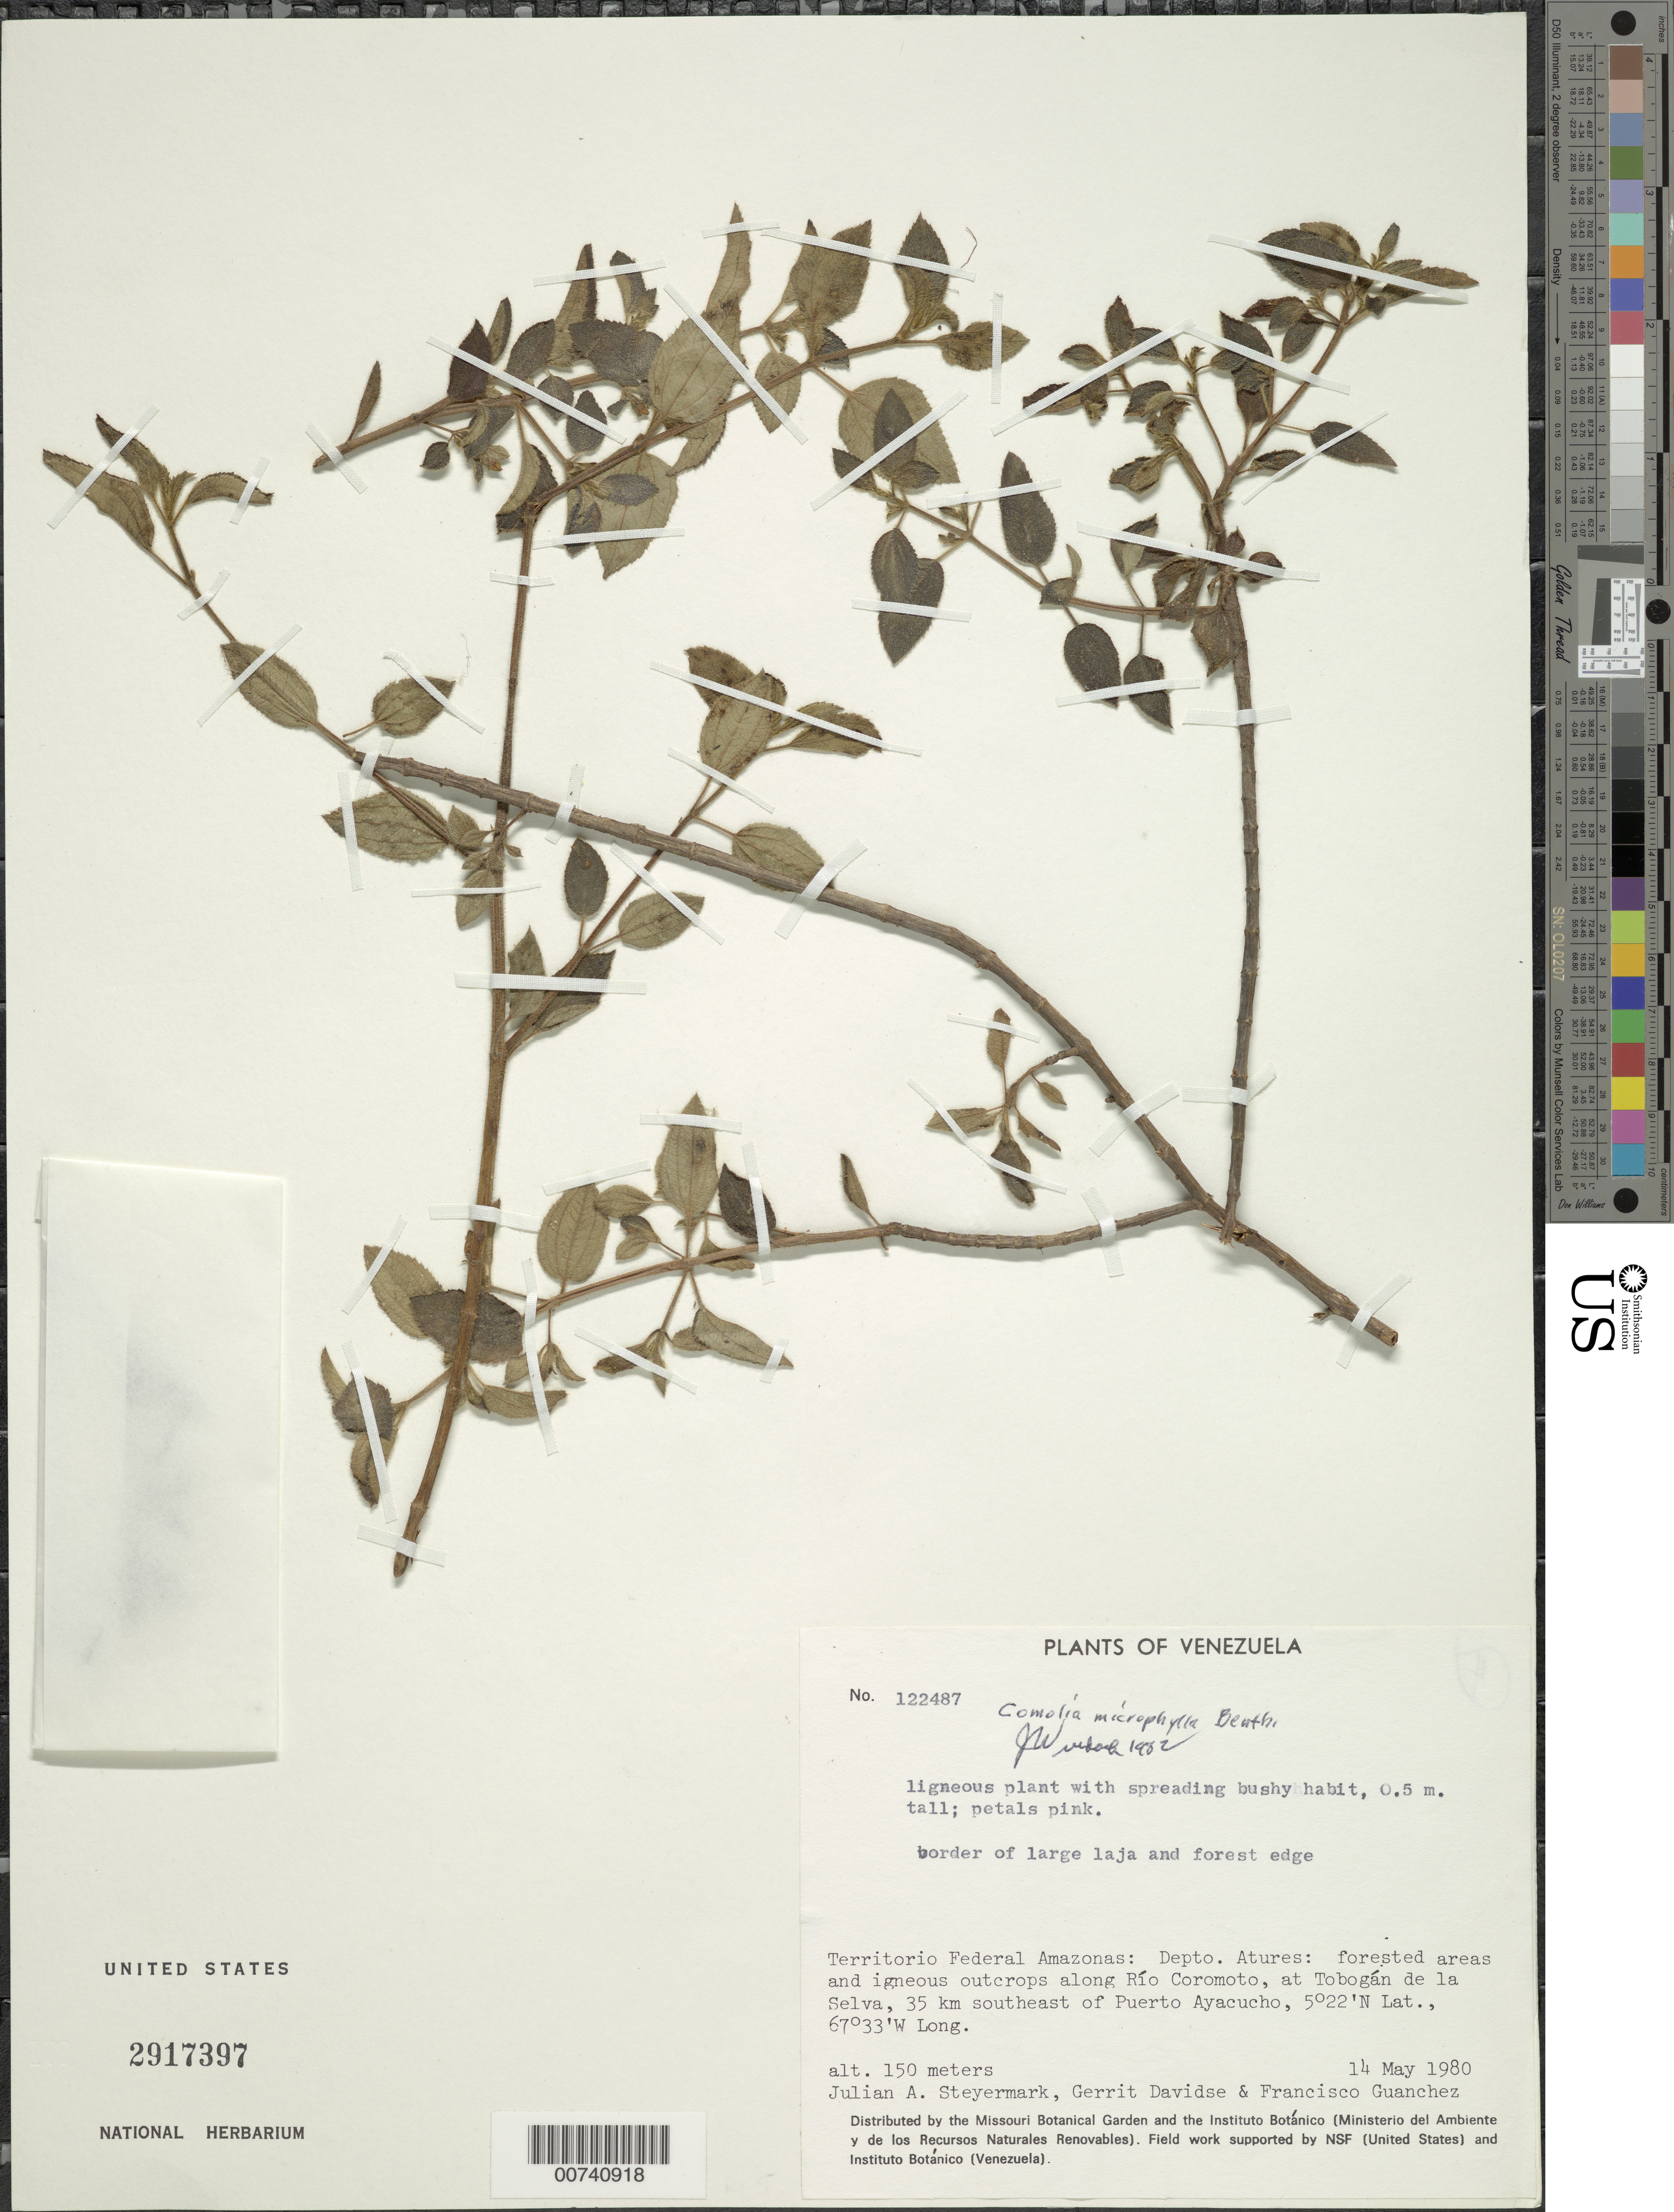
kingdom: Plantae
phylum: Tracheophyta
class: Magnoliopsida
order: Myrtales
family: Melastomataceae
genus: Comolia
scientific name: Comolia villosa var. glabrior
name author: Cogn.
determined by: Nunes da Silva, Diego, (RB), Jardim Botanico do Rio de Janeiro - Herbario (BRAZIL)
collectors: J. Steyermark, G. Davidse & F. Guánchez M.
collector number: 122487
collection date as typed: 14-May-80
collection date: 1980-05-14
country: Venezuela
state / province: Amazonas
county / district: Atures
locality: Río Coromoto, at Tobogan de la Selva, 35 km SE of Puerto Ayacucho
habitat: Border of large laja and forest edge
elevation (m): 150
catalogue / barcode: US 2917397